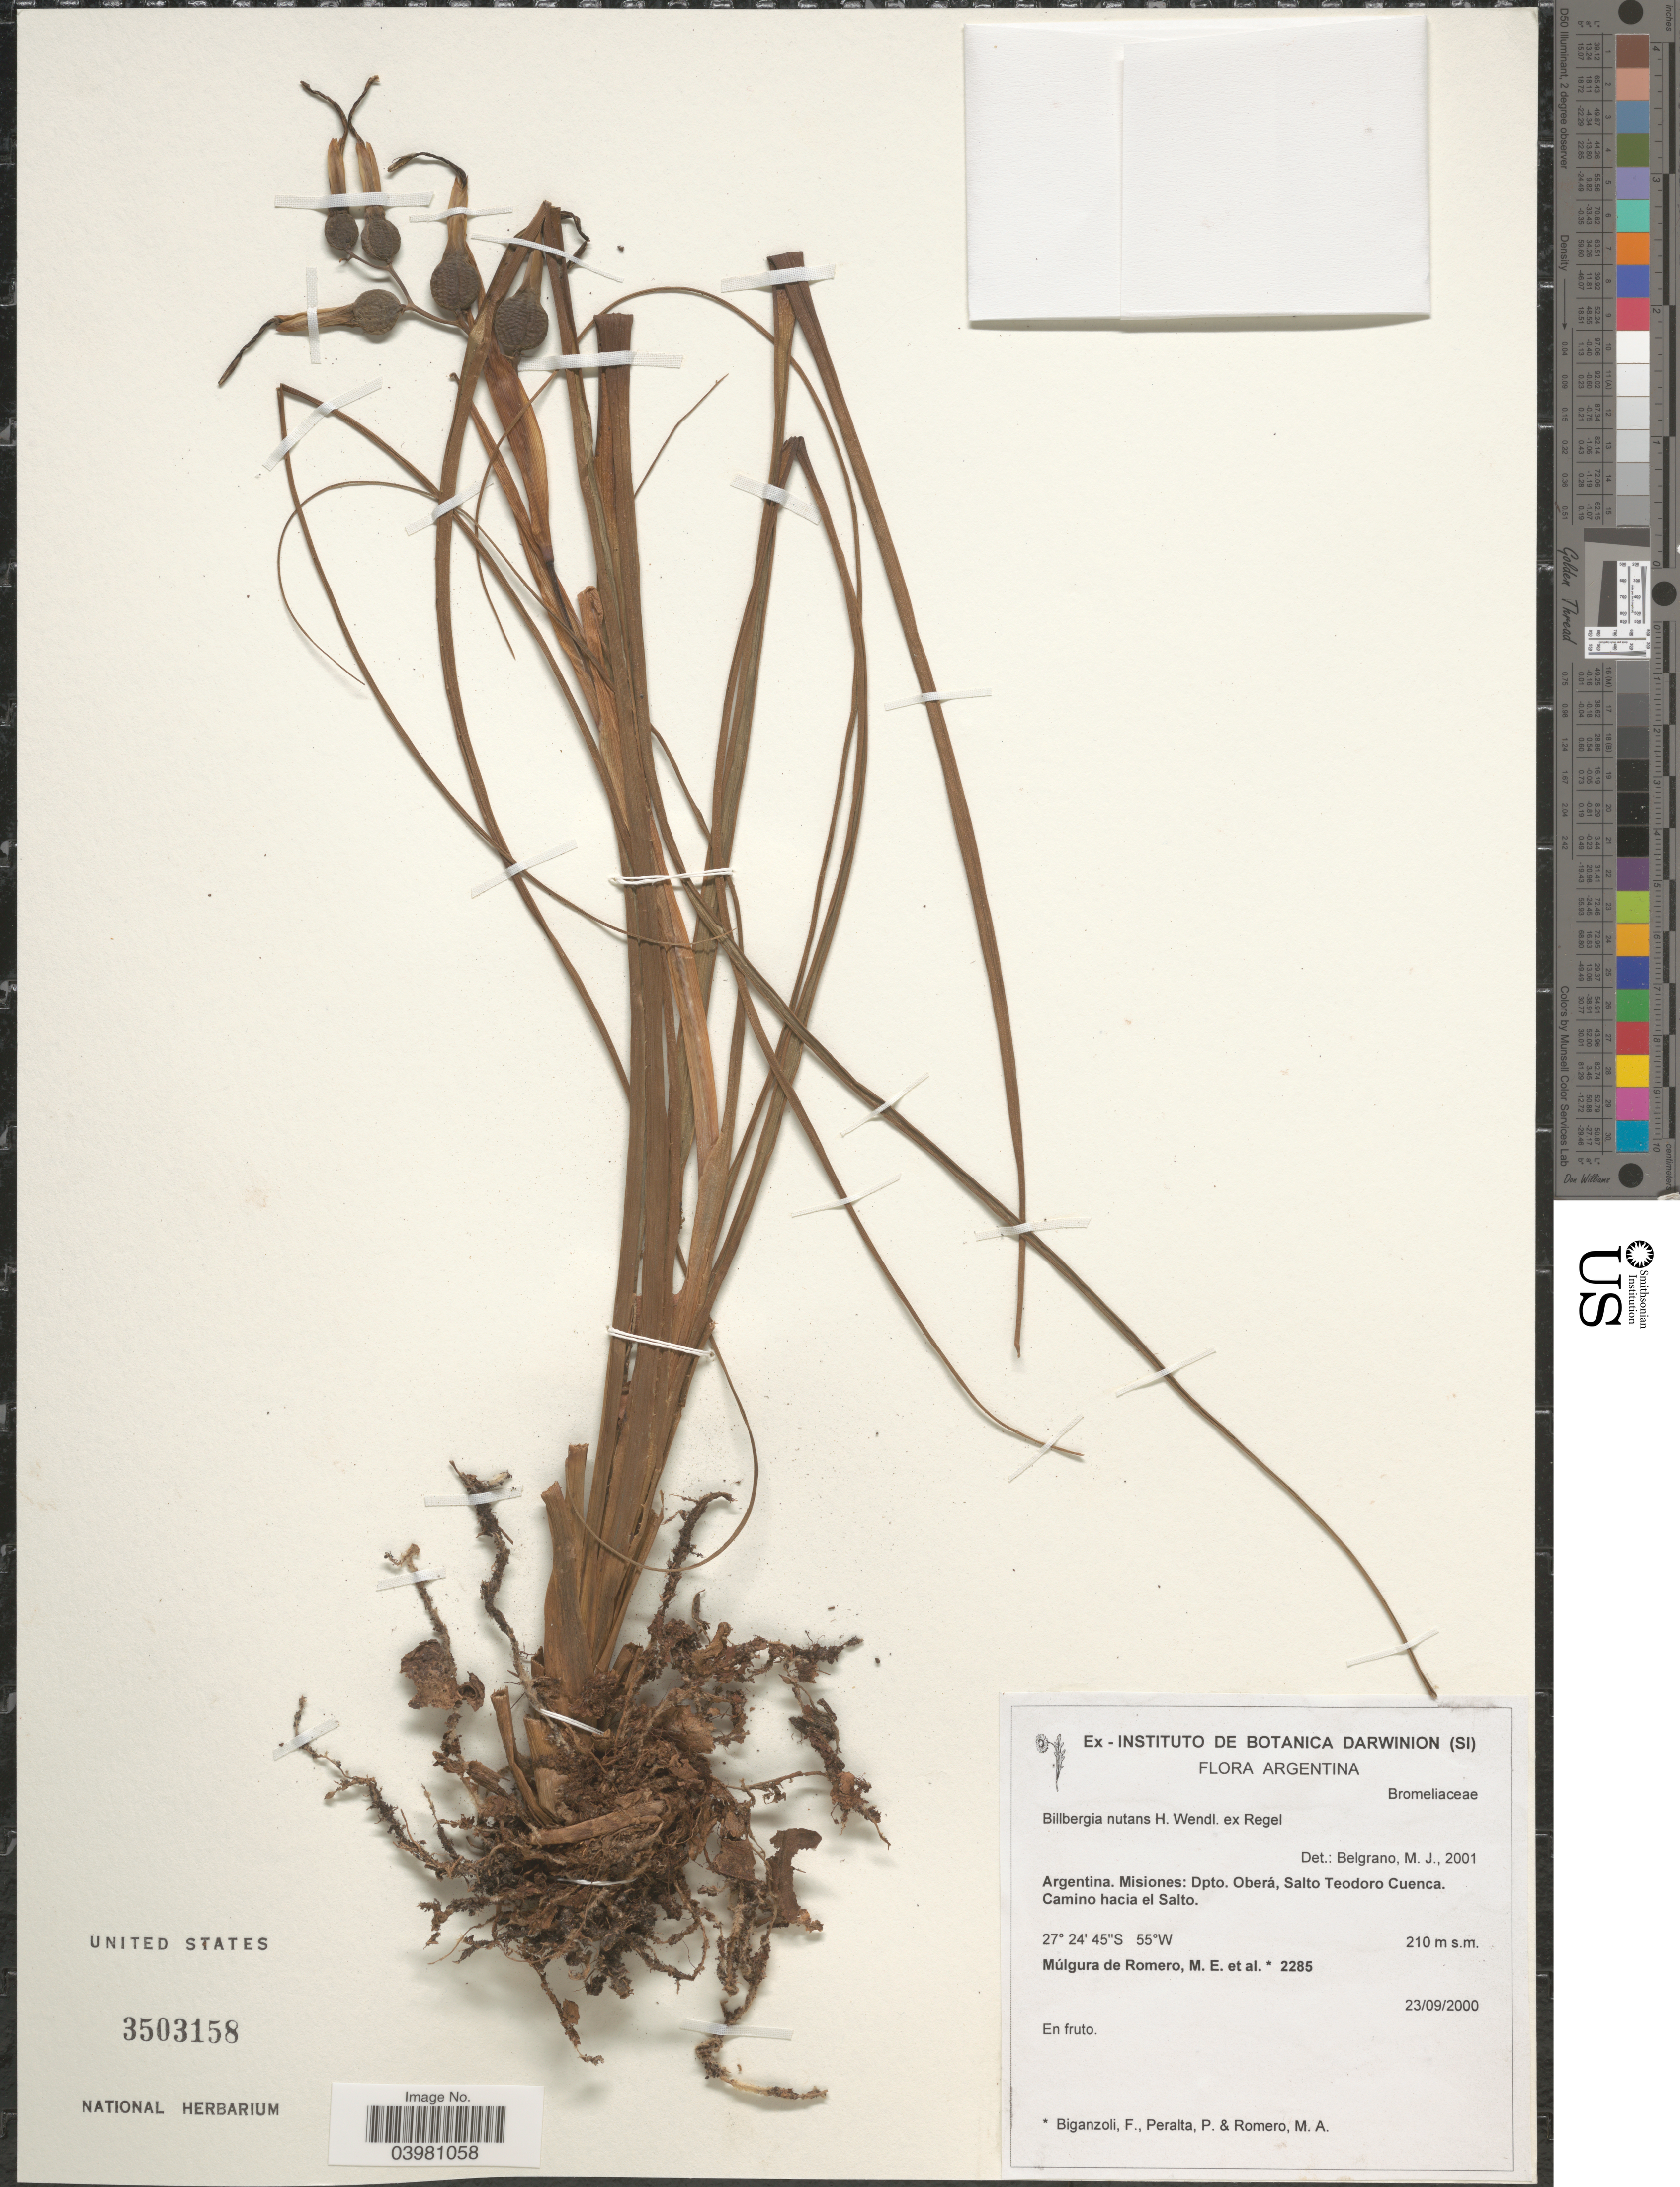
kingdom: Plantae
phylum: Tracheophyta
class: Liliopsida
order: Poales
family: Bromeliaceae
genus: Billbergia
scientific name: Billbergia nutans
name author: H. Wendl. ex Regel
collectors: M. E. Múlgura, F. Biganzoli, P. Peralta & M. Romero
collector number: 2285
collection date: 2000-09-23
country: Argentina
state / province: Misiones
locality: Dpto. Oberá, Salto Teodoro Cuenca. Camino hacia el Salto.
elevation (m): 210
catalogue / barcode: US 3503158